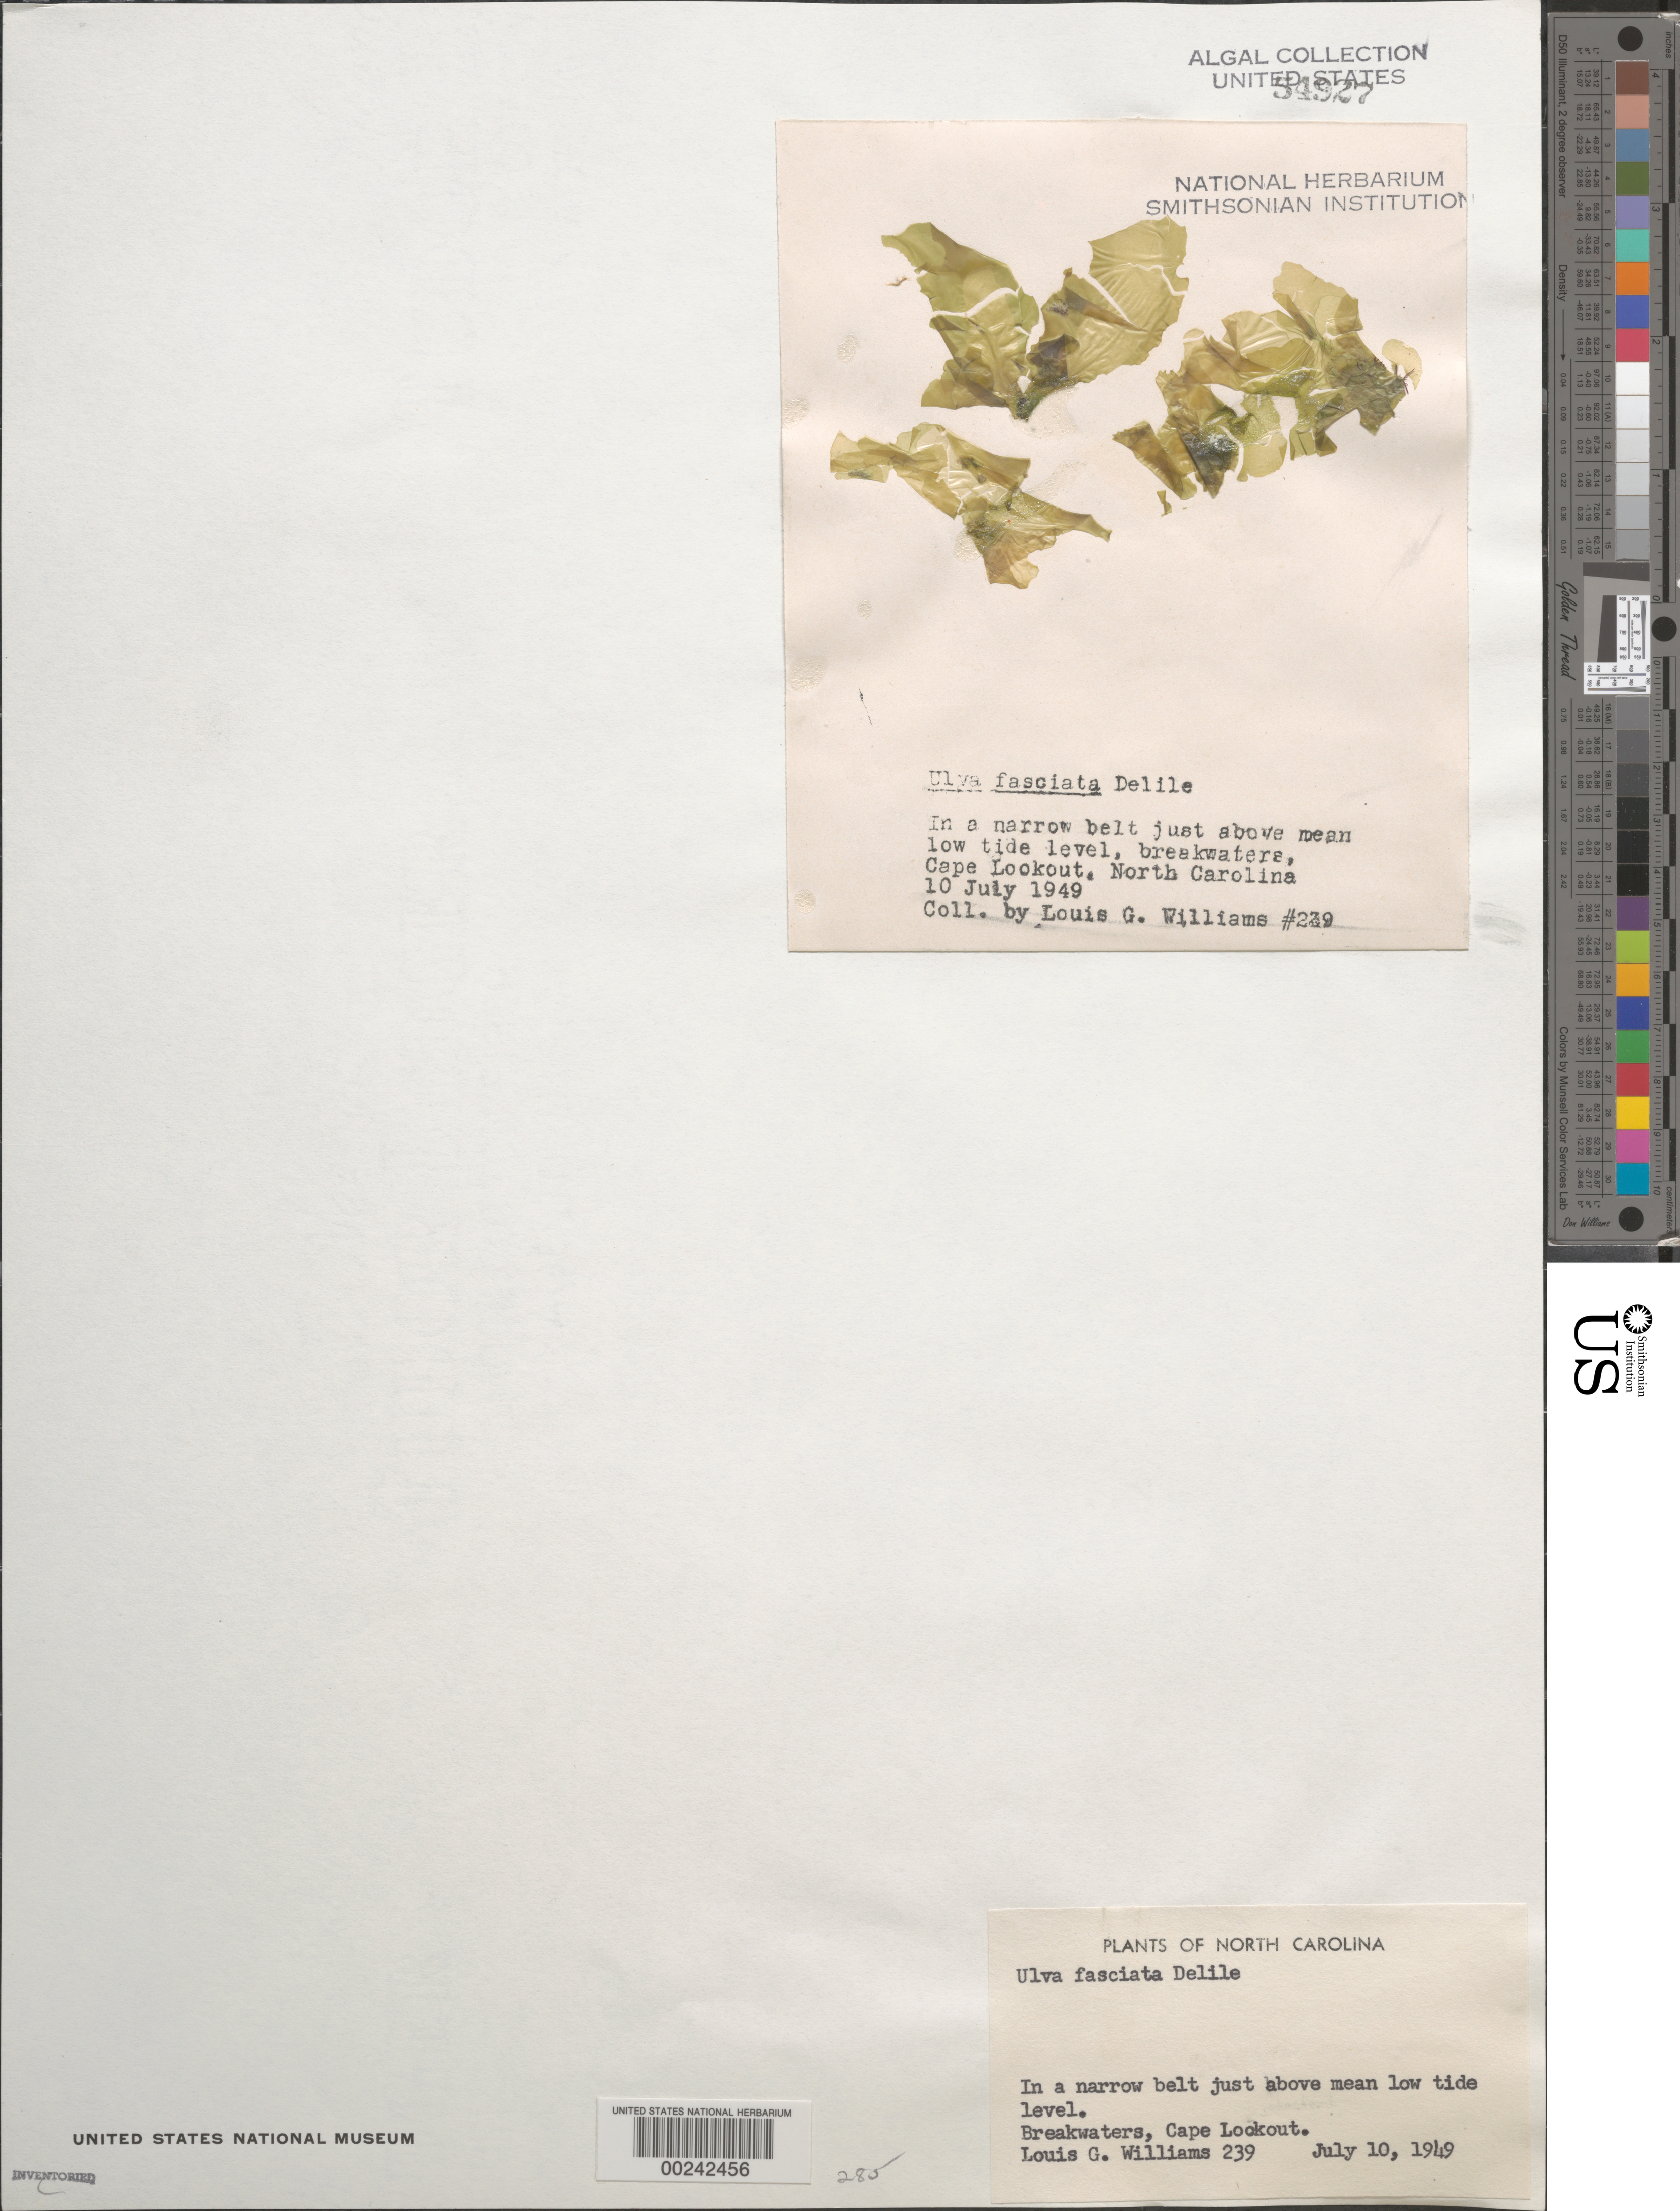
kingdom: Plantae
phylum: Chlorophyta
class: Ulvophyceae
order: Ulvales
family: Ulvaceae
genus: Ulva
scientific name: Ulva lactuca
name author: L.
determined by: Algae name updating Project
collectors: L. G. Williams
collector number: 239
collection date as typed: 10 Jul 1949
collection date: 1949-07-10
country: United States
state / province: North Carolina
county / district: Carteret County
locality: Cape Lookout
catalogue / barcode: US 54927